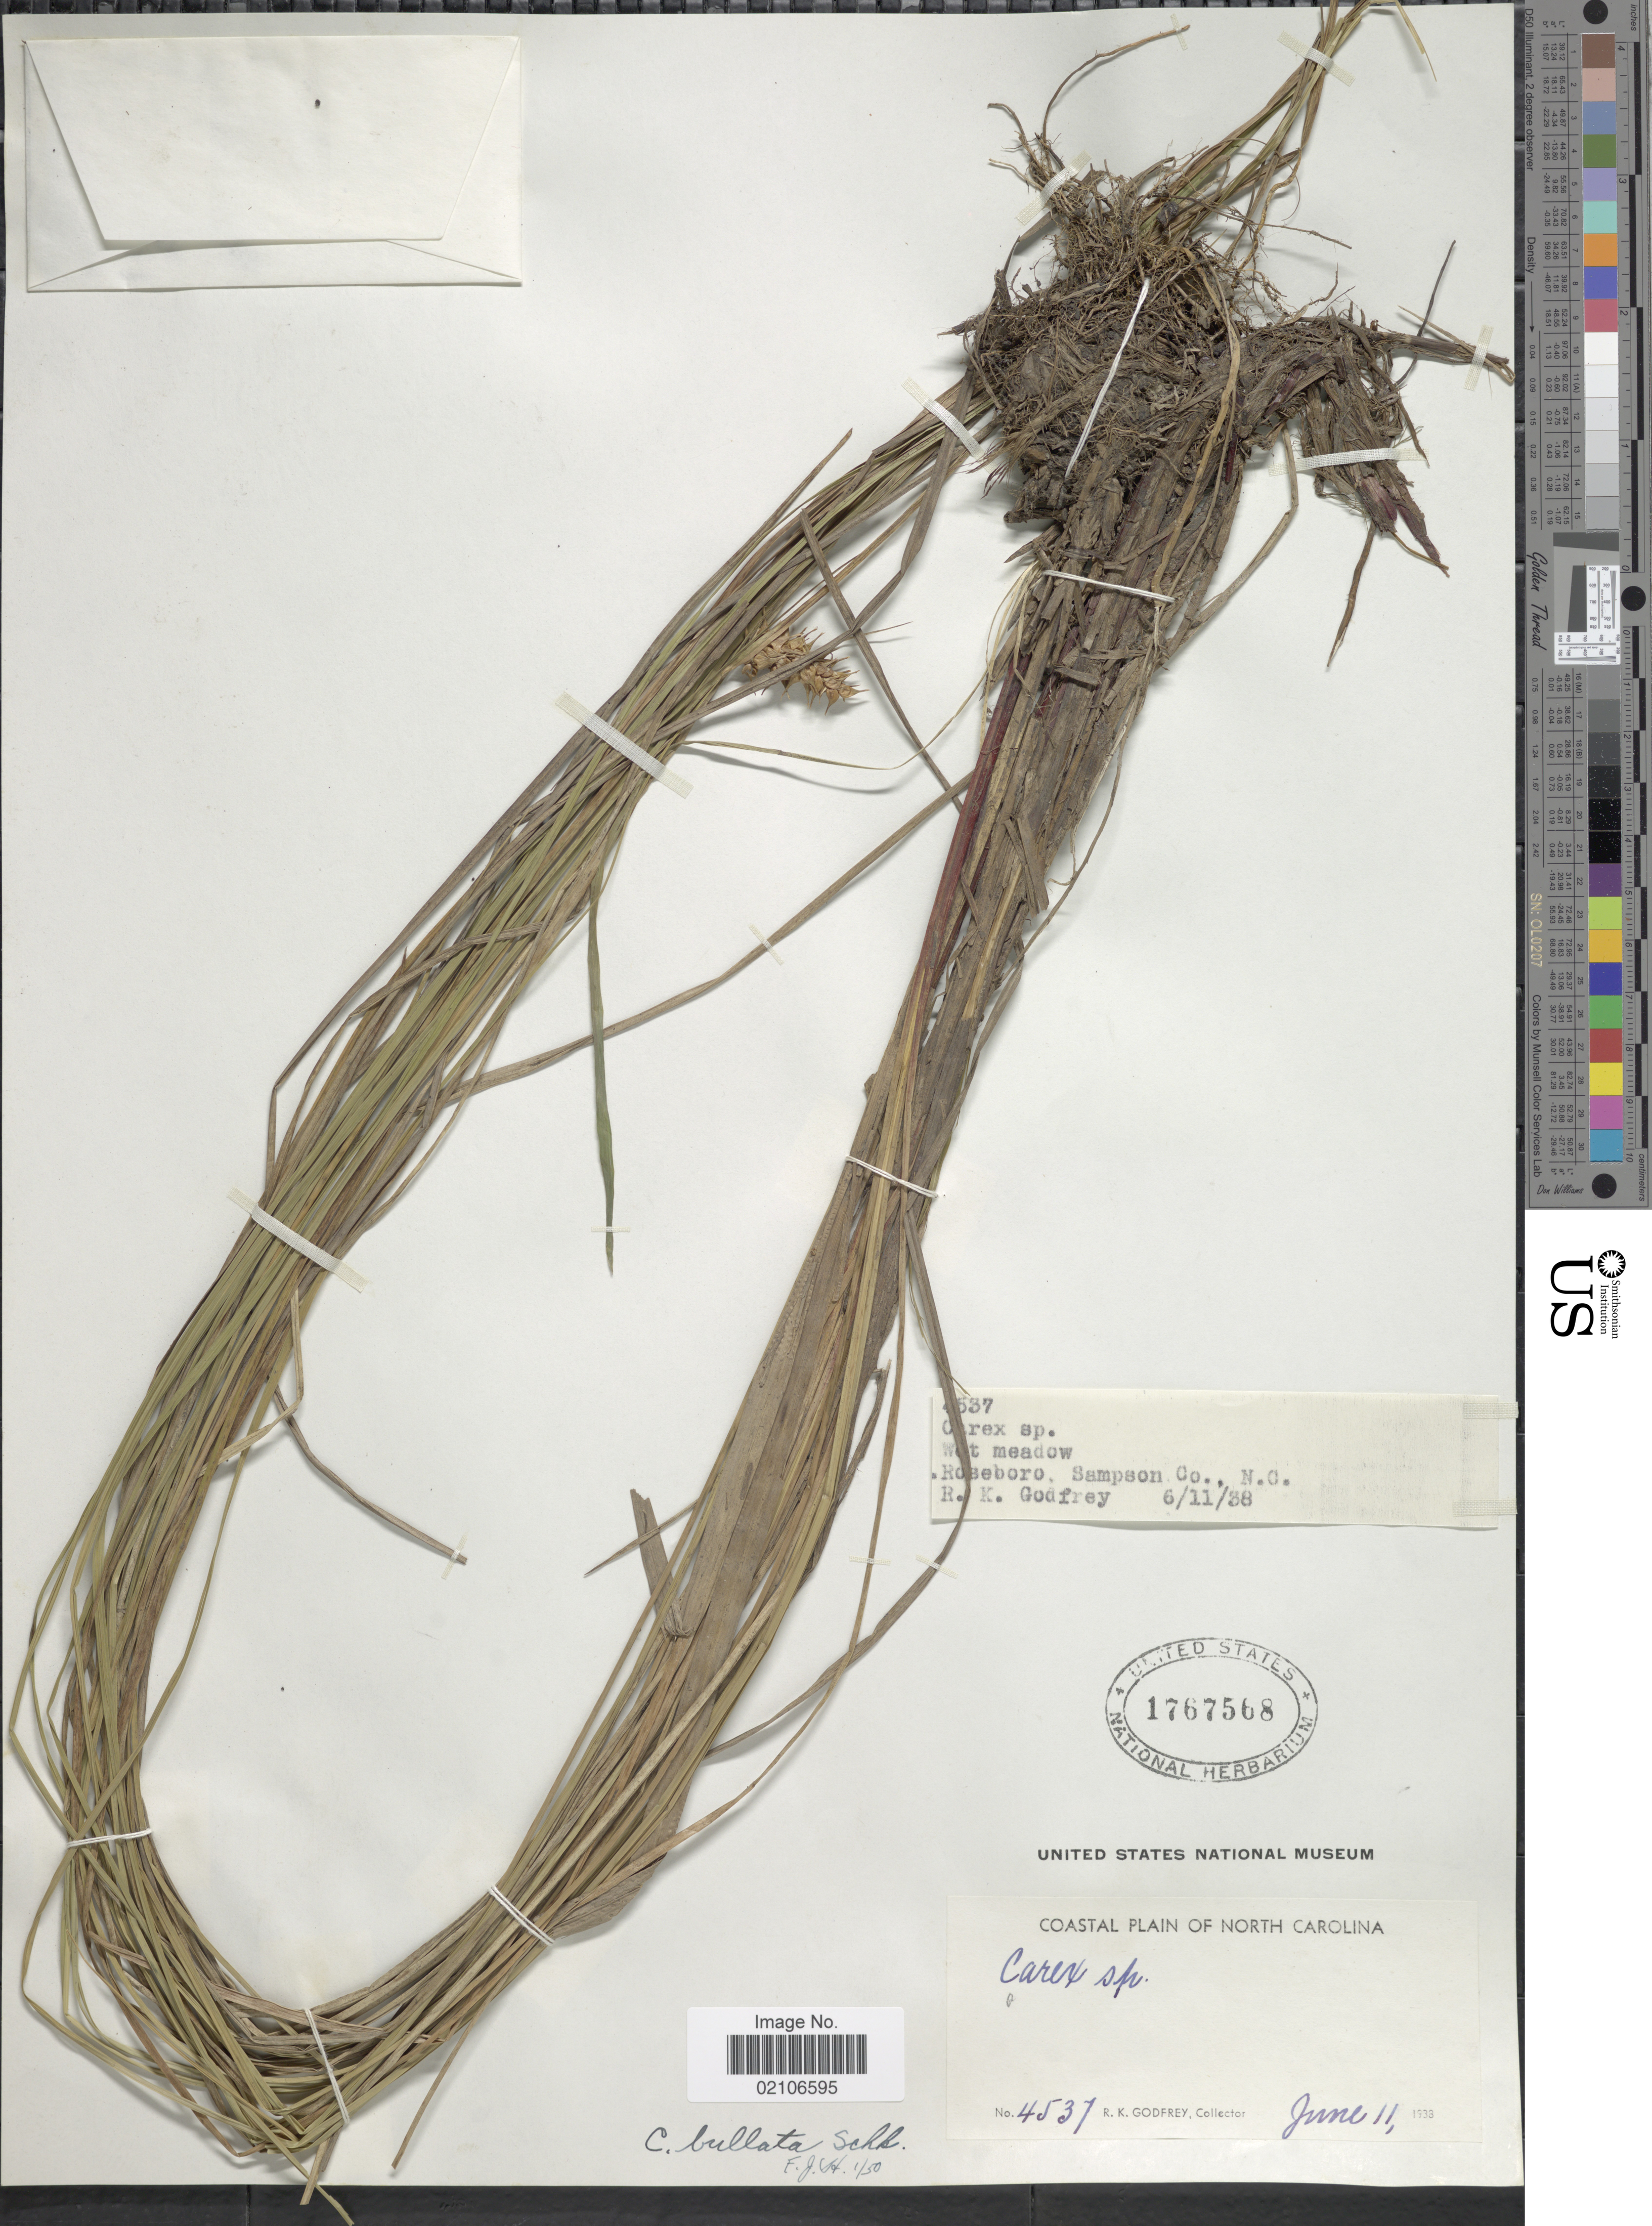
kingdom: Plantae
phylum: Tracheophyta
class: Liliopsida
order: Poales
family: Cyperaceae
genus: Carex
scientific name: Carex bullata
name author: Schkuhr ex Willd.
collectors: R. K. Godfrey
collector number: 4537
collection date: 1938-06-11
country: United States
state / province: North Carolina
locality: Coastal Plain of North Carolina, Wet meadow, Roseboro, Sampson Co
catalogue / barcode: US 1767568